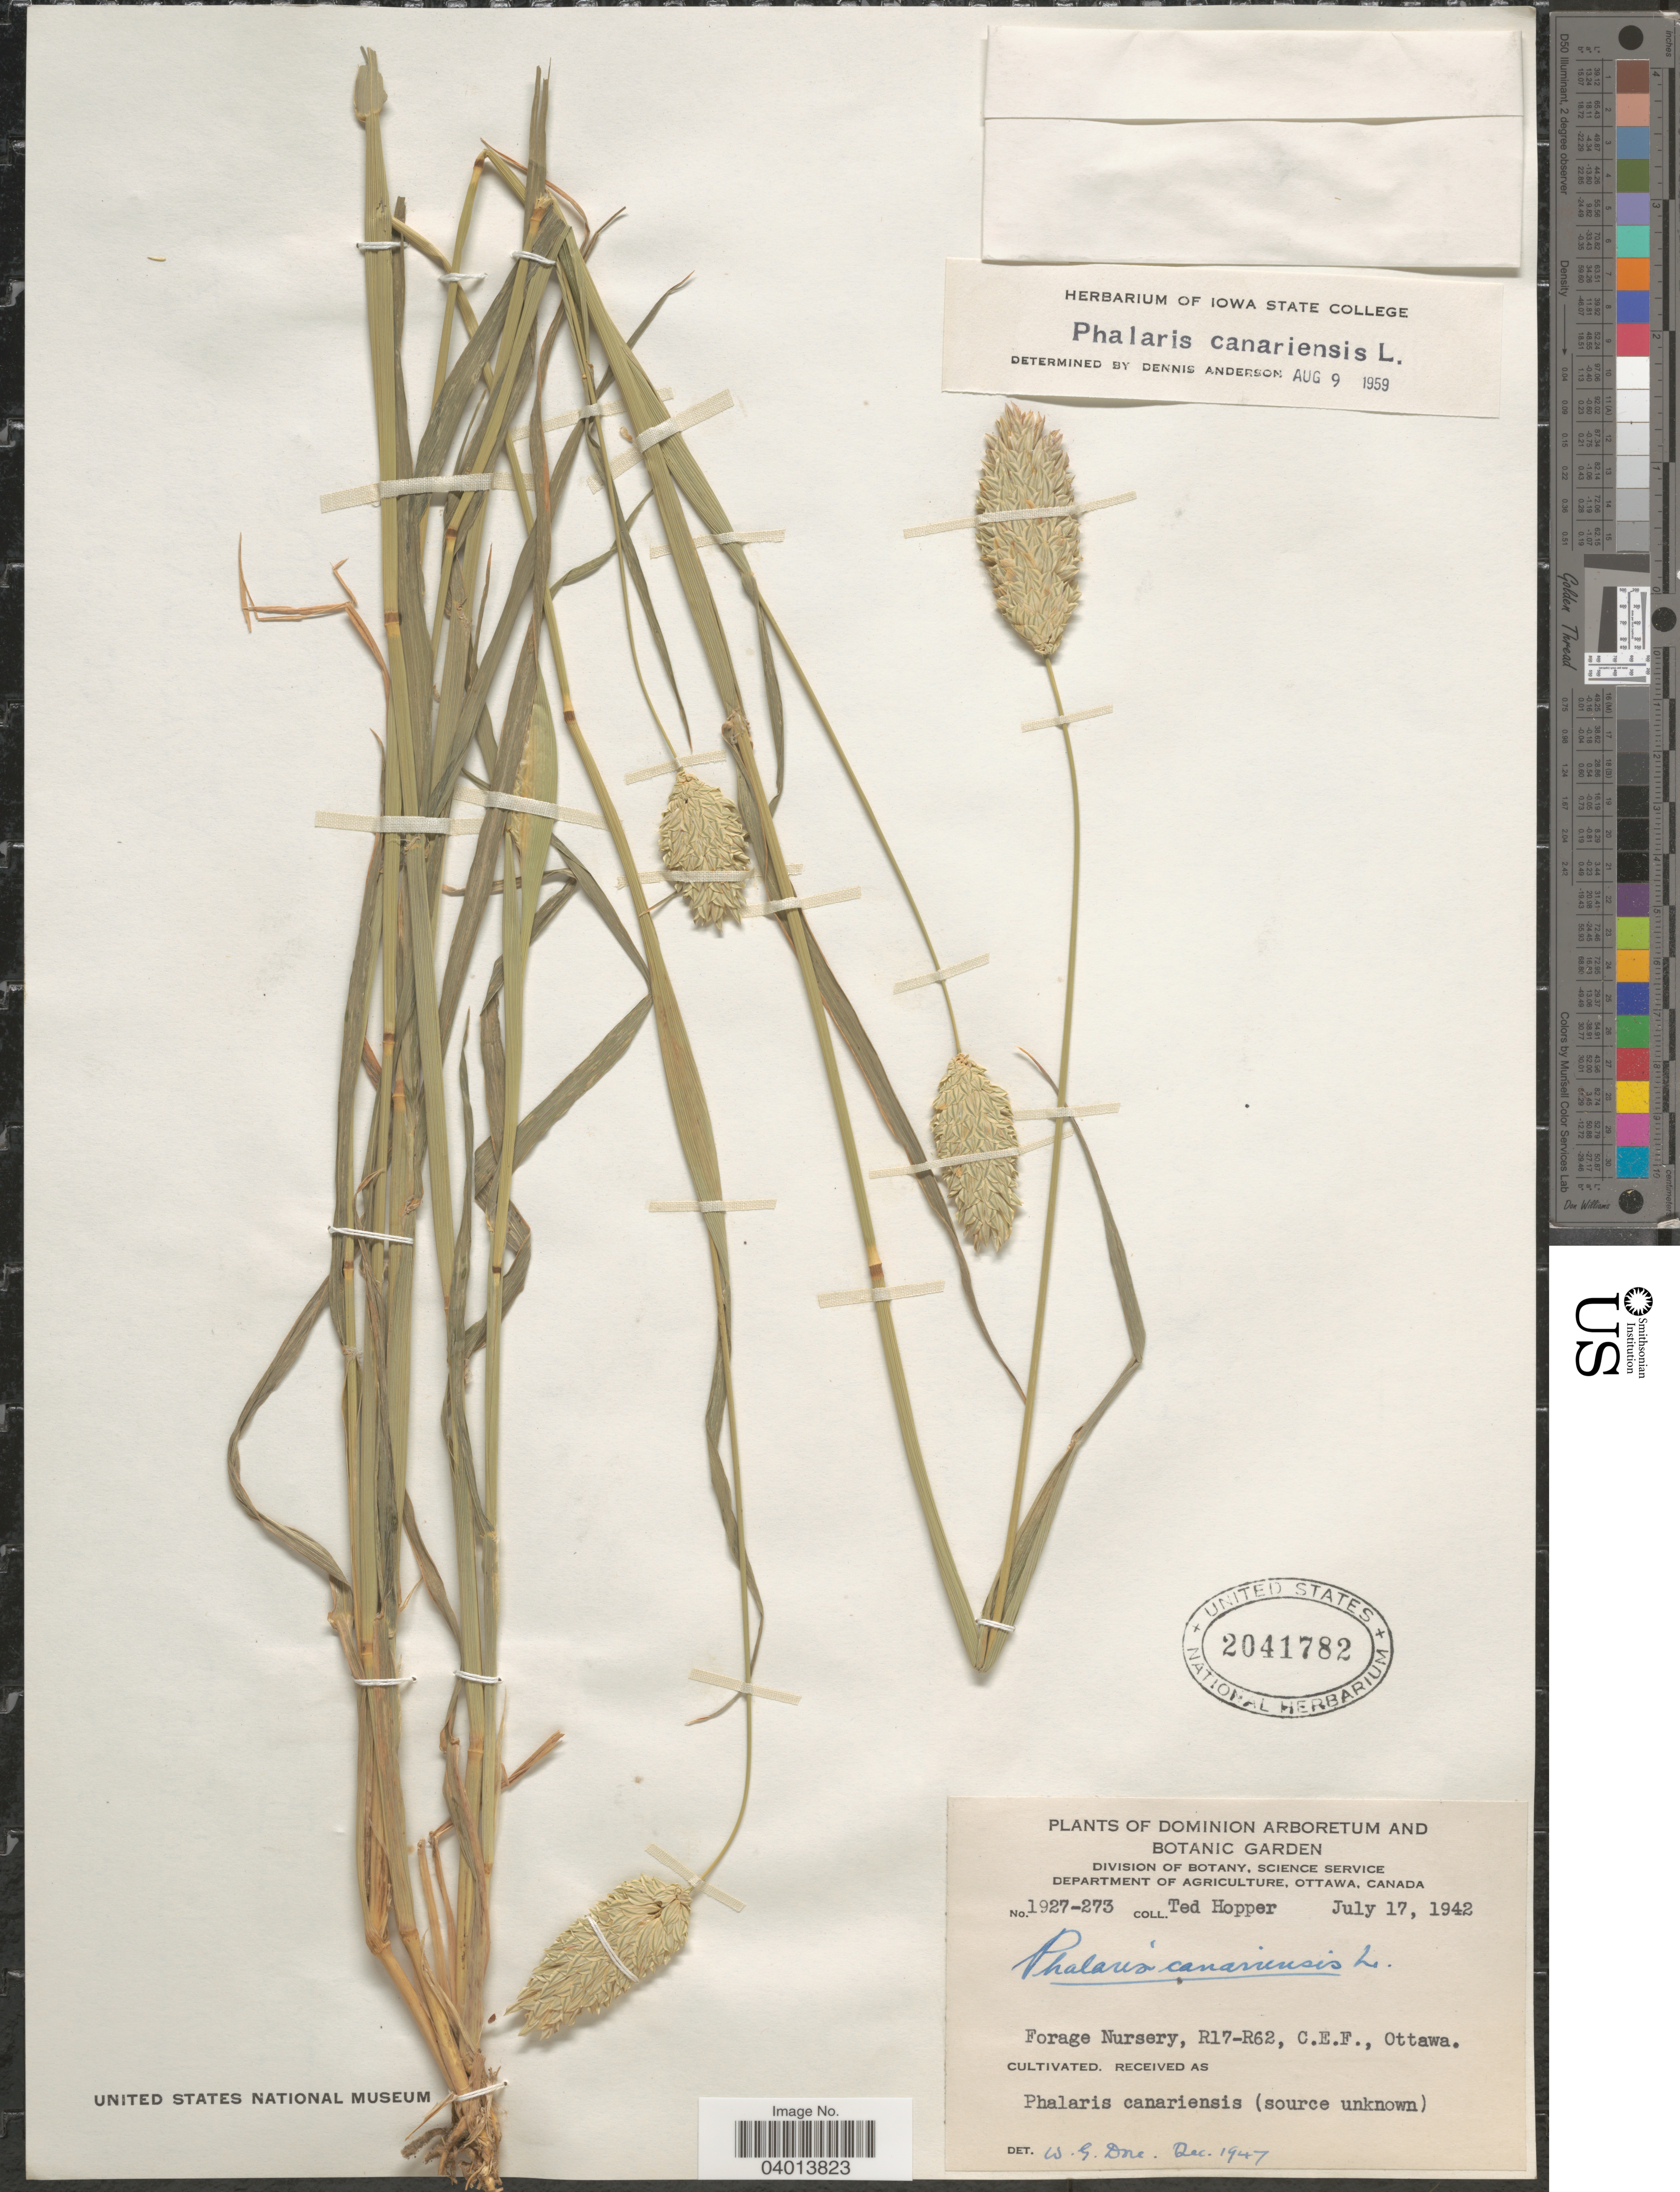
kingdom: Plantae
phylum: Tracheophyta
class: Liliopsida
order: Poales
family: Poaceae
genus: Phalaris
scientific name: Phalaris canariensis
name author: L.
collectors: T. Hopper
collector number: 1927-273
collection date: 1942-07-17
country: Canada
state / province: Ontario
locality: Dominion Arboretum And Botanic Garden. Forage Nursery, R17-R62, C.E.F., Ottawa.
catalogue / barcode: US 2041782